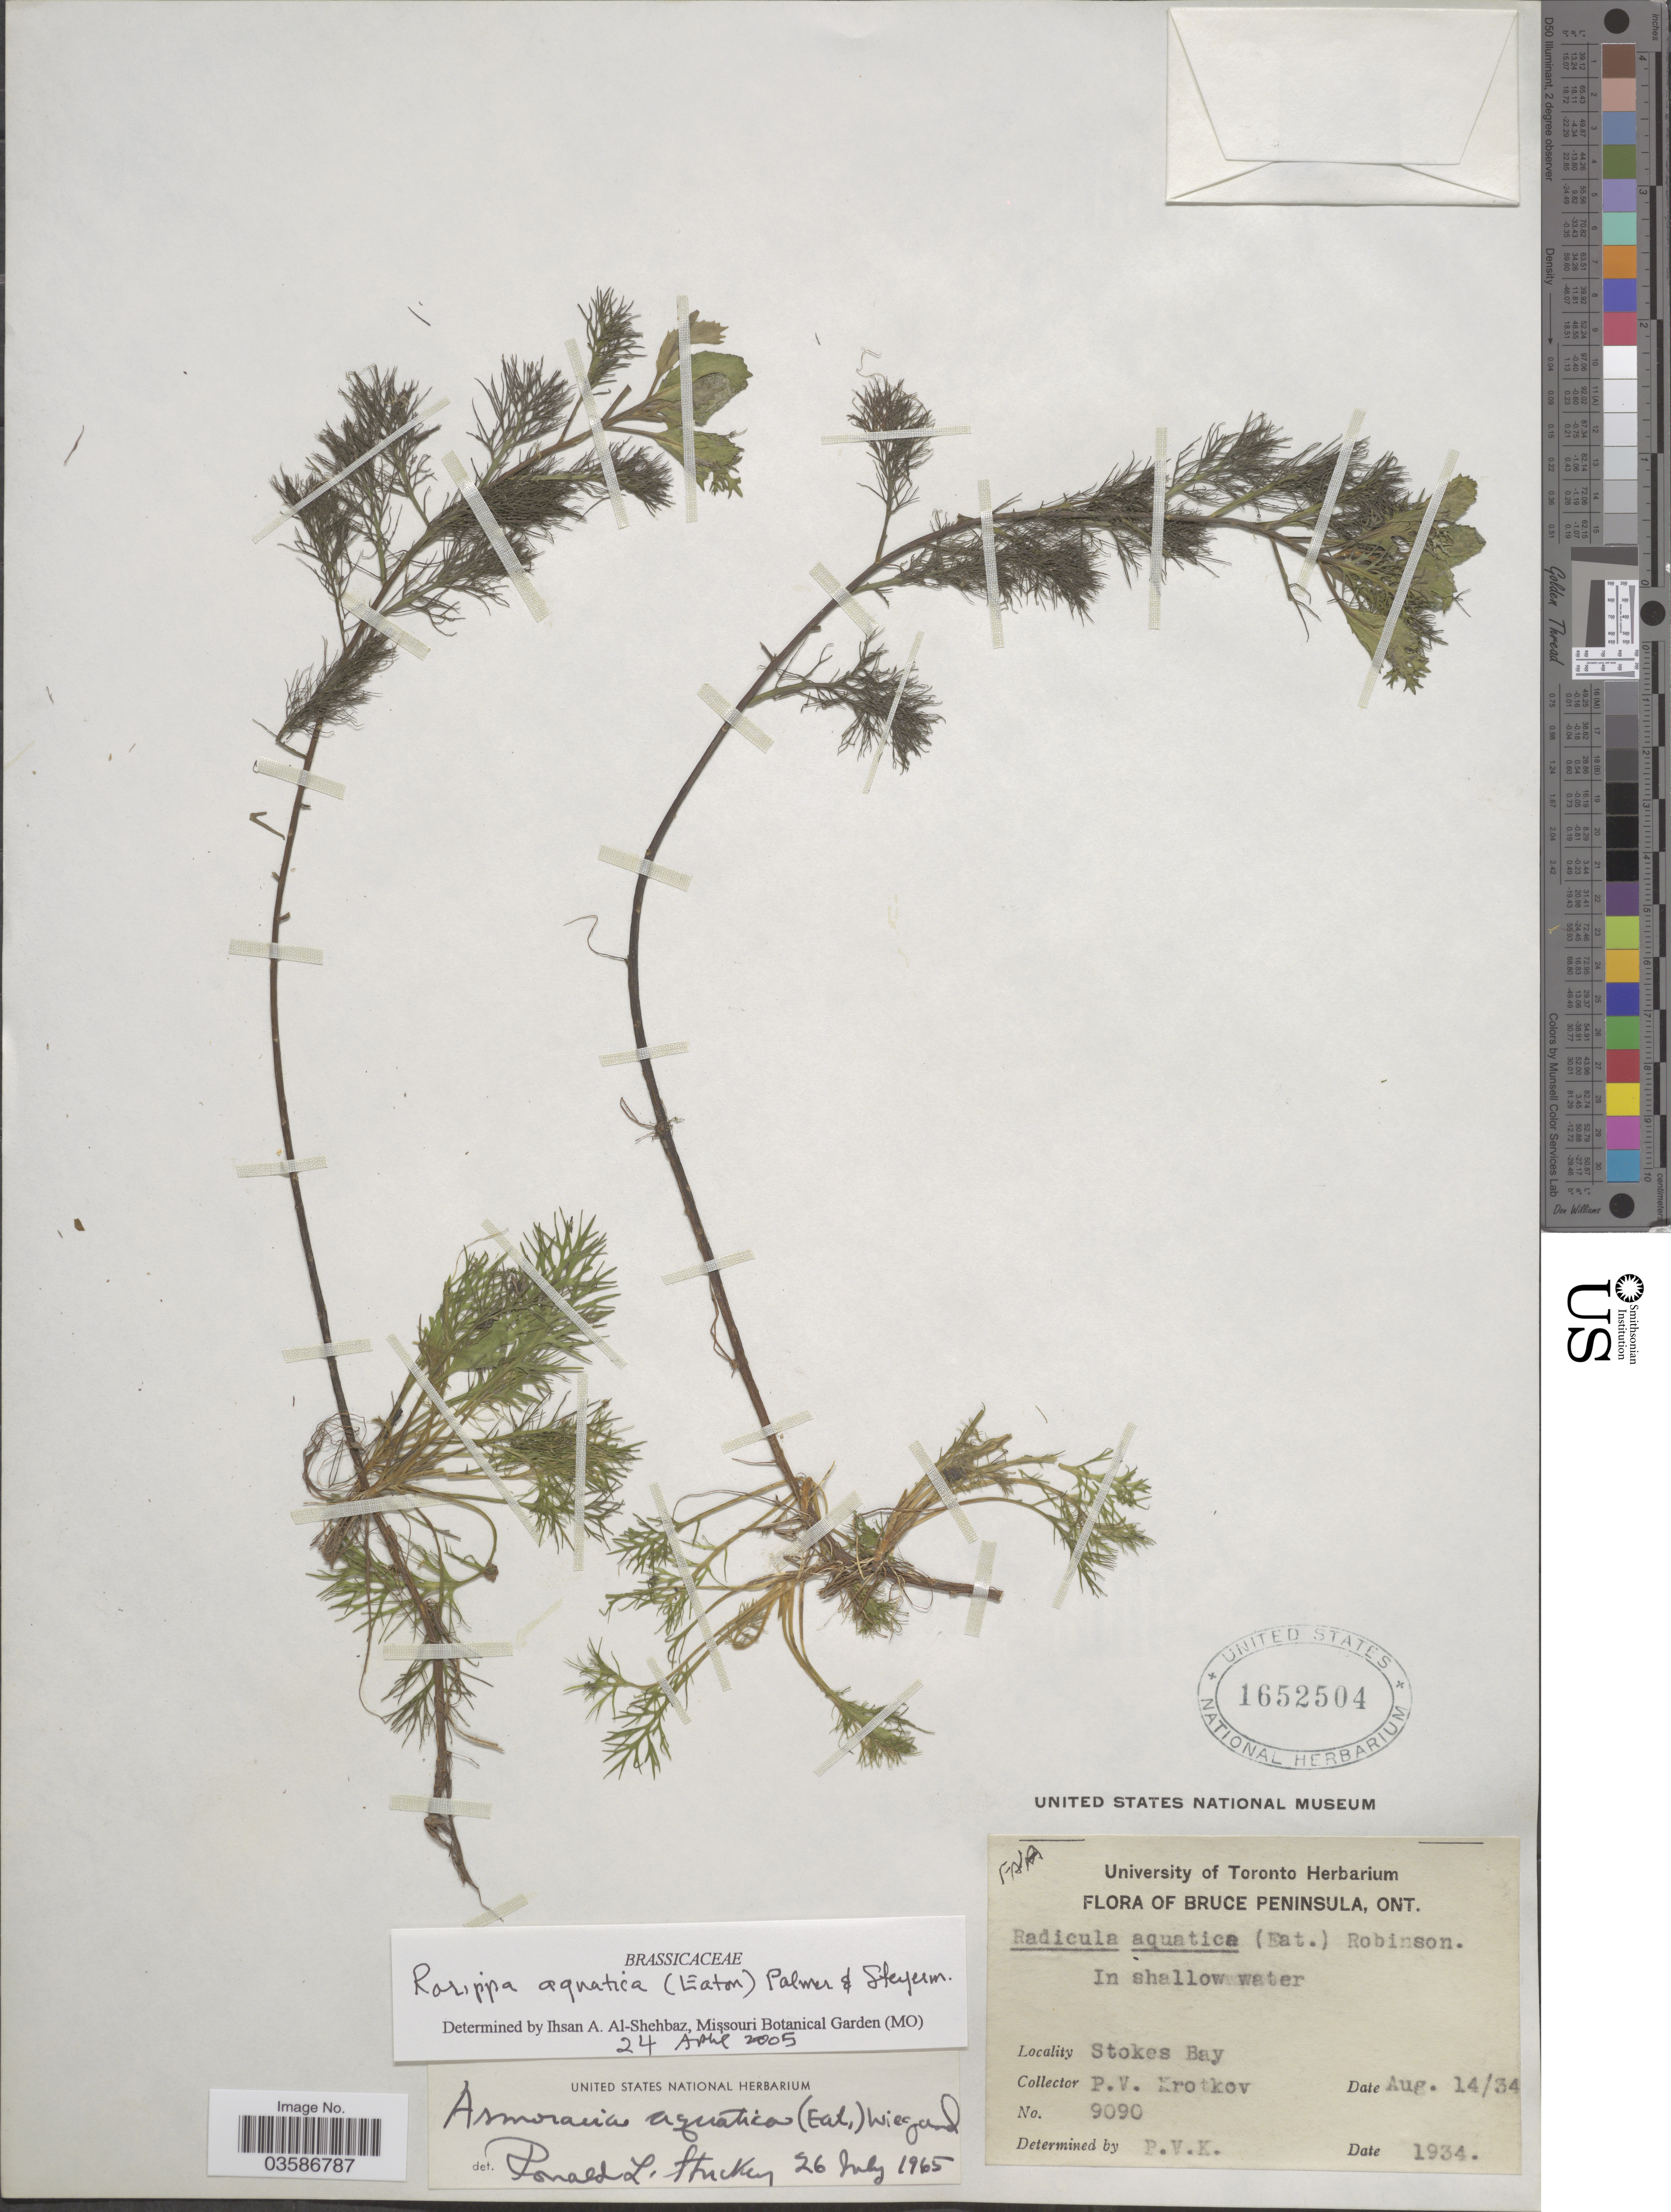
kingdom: Plantae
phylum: Tracheophyta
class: Magnoliopsida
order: Brassicales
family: Brassicaceae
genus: Rorippa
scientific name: Rorippa aquatica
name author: (Eaton) E.J. Palmer & Steyerm.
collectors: P. V. Krotkov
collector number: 9090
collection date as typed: Transcribed d/m/y: 14/8/34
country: Canada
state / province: Ontario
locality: Bruce Peninsula. Stokes Bay.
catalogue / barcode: US 1652504